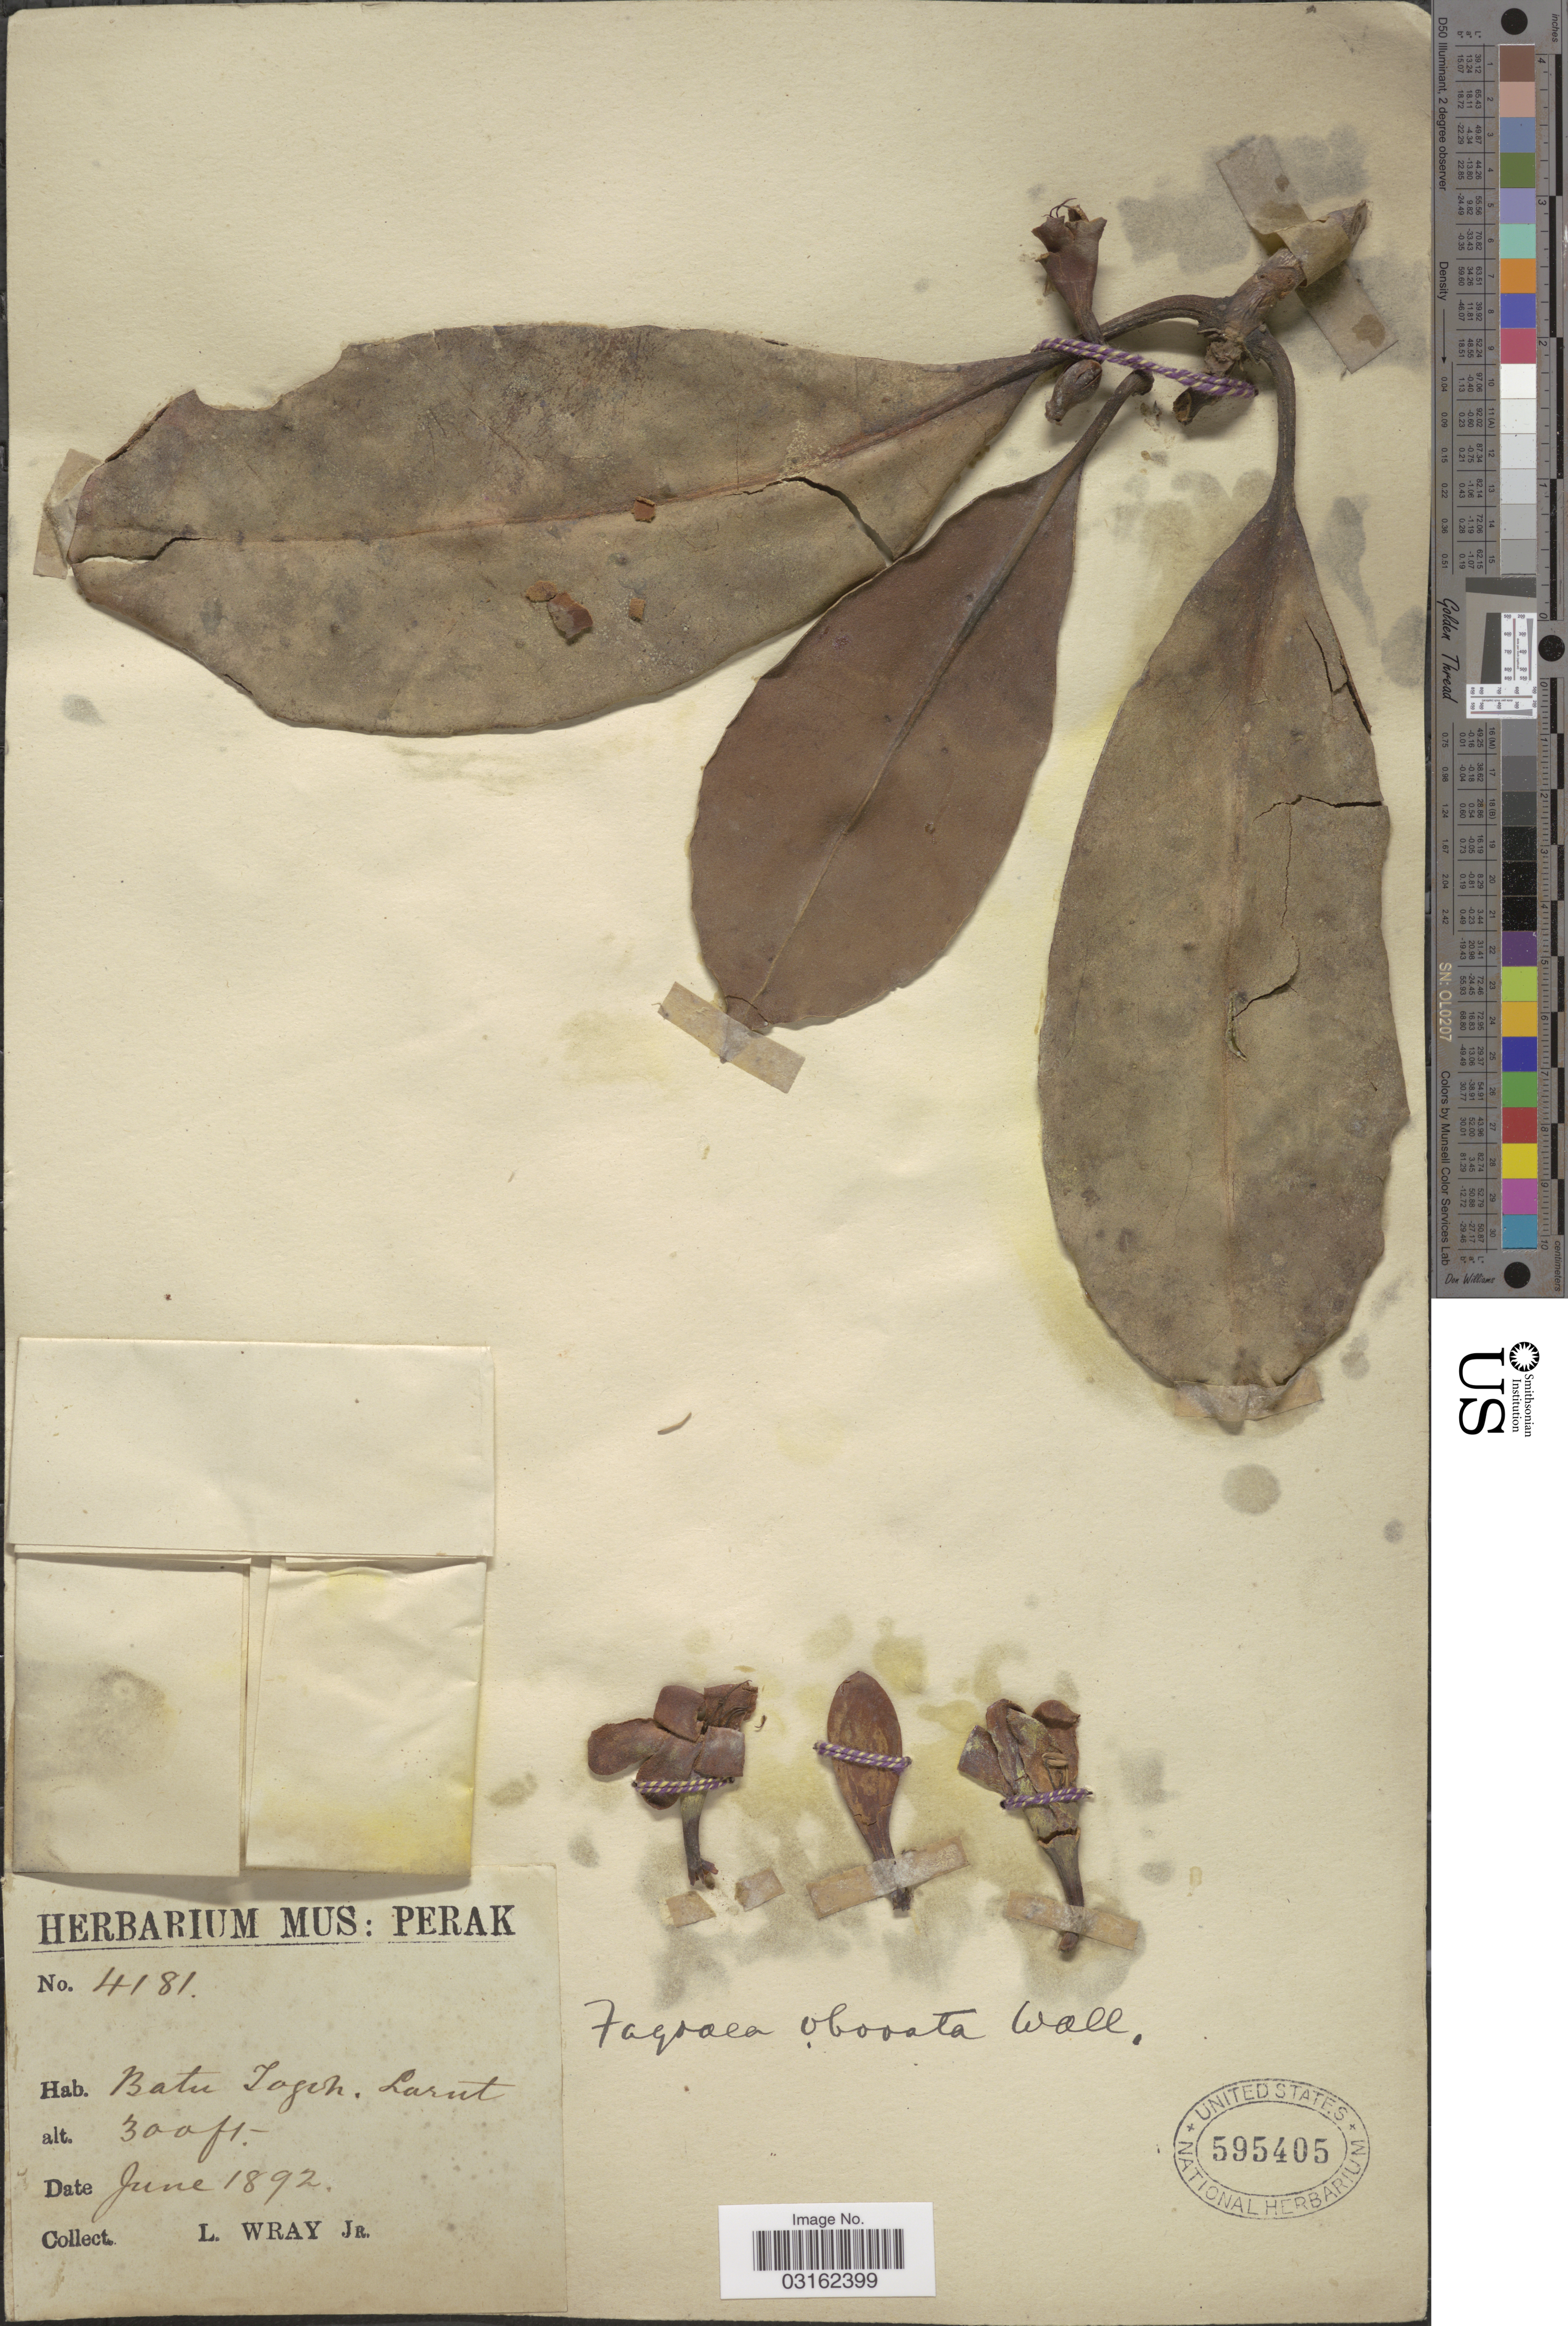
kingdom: Plantae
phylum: Tracheophyta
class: Magnoliopsida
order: Gentianales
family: Gentianaceae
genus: Fagraea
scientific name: Fagraea obovata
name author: Wall.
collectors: L. Wray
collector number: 4181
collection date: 1892-06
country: Malaysia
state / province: Perak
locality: Batu Togoh. Larut.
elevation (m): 91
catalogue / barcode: US 595405